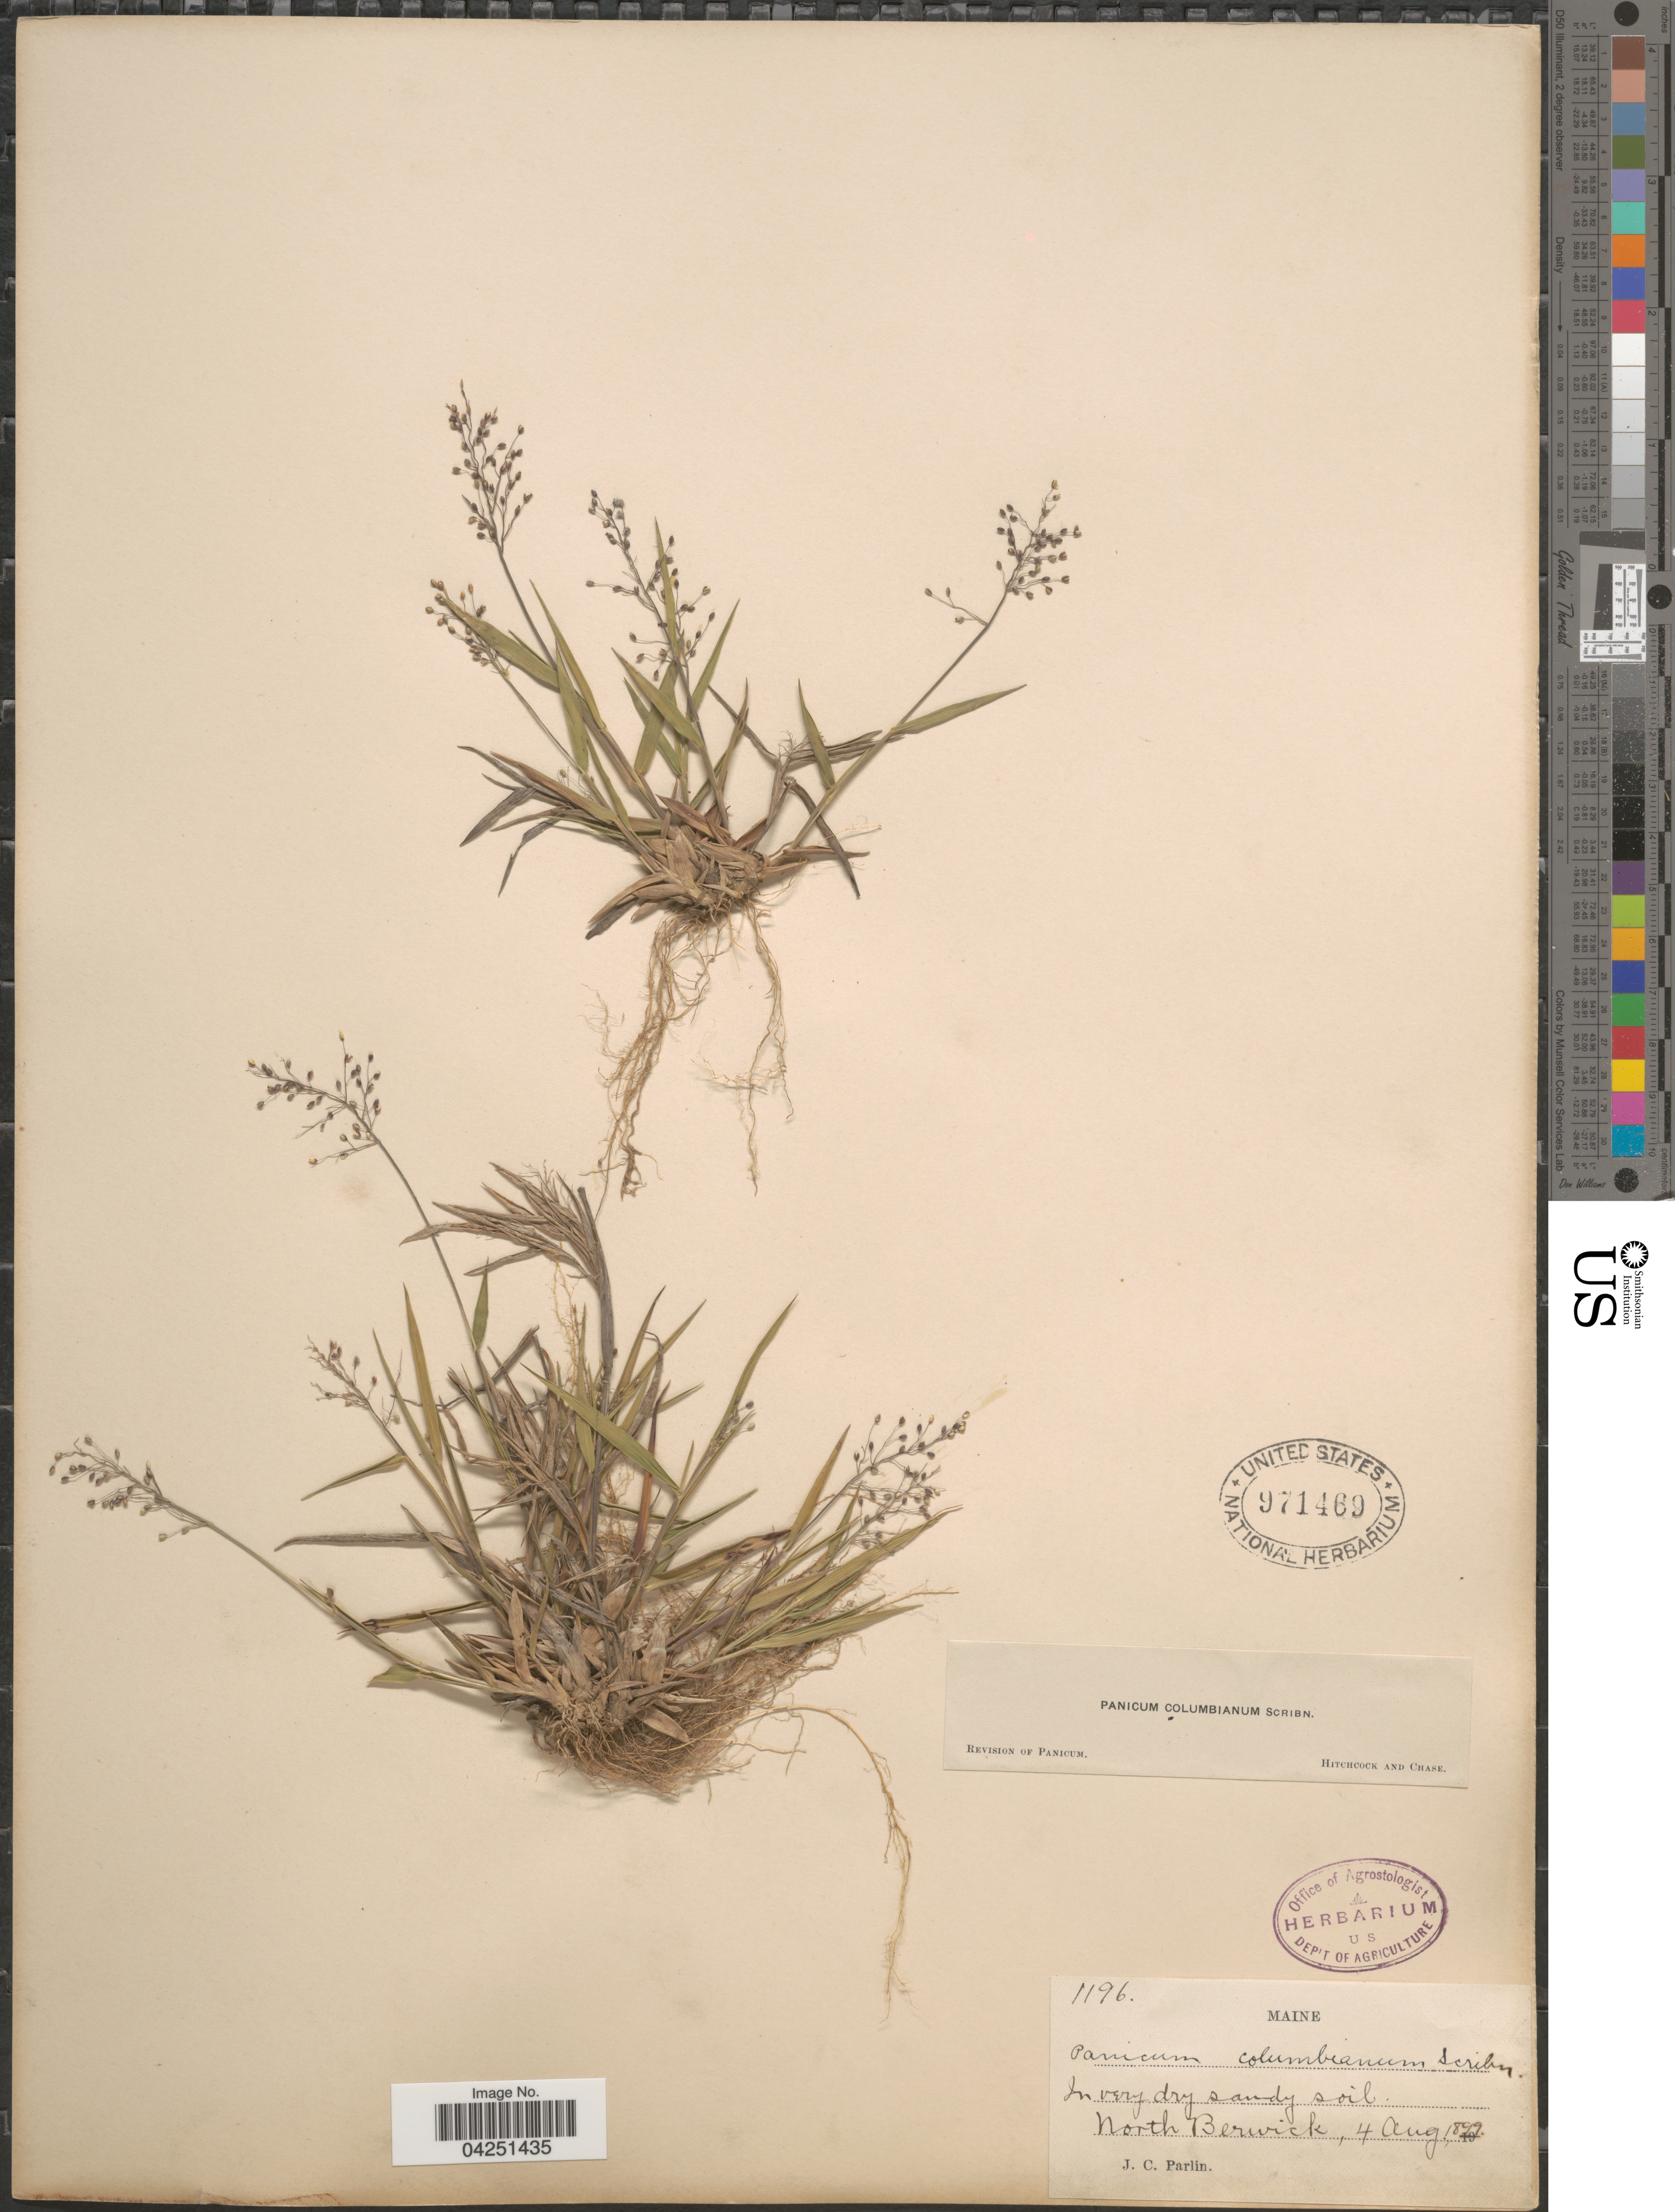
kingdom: Plantae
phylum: Tracheophyta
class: Liliopsida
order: Poales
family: Poaceae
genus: Dichanthelium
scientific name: Dichanthelium acuminatum var. acuminatum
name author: (Sw.) Gould & C.A. Clark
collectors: J. Parlin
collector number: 1196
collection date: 1899-08-04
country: United States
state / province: Maine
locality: In very dry sandy soil. North Berwick.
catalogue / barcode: US 971469